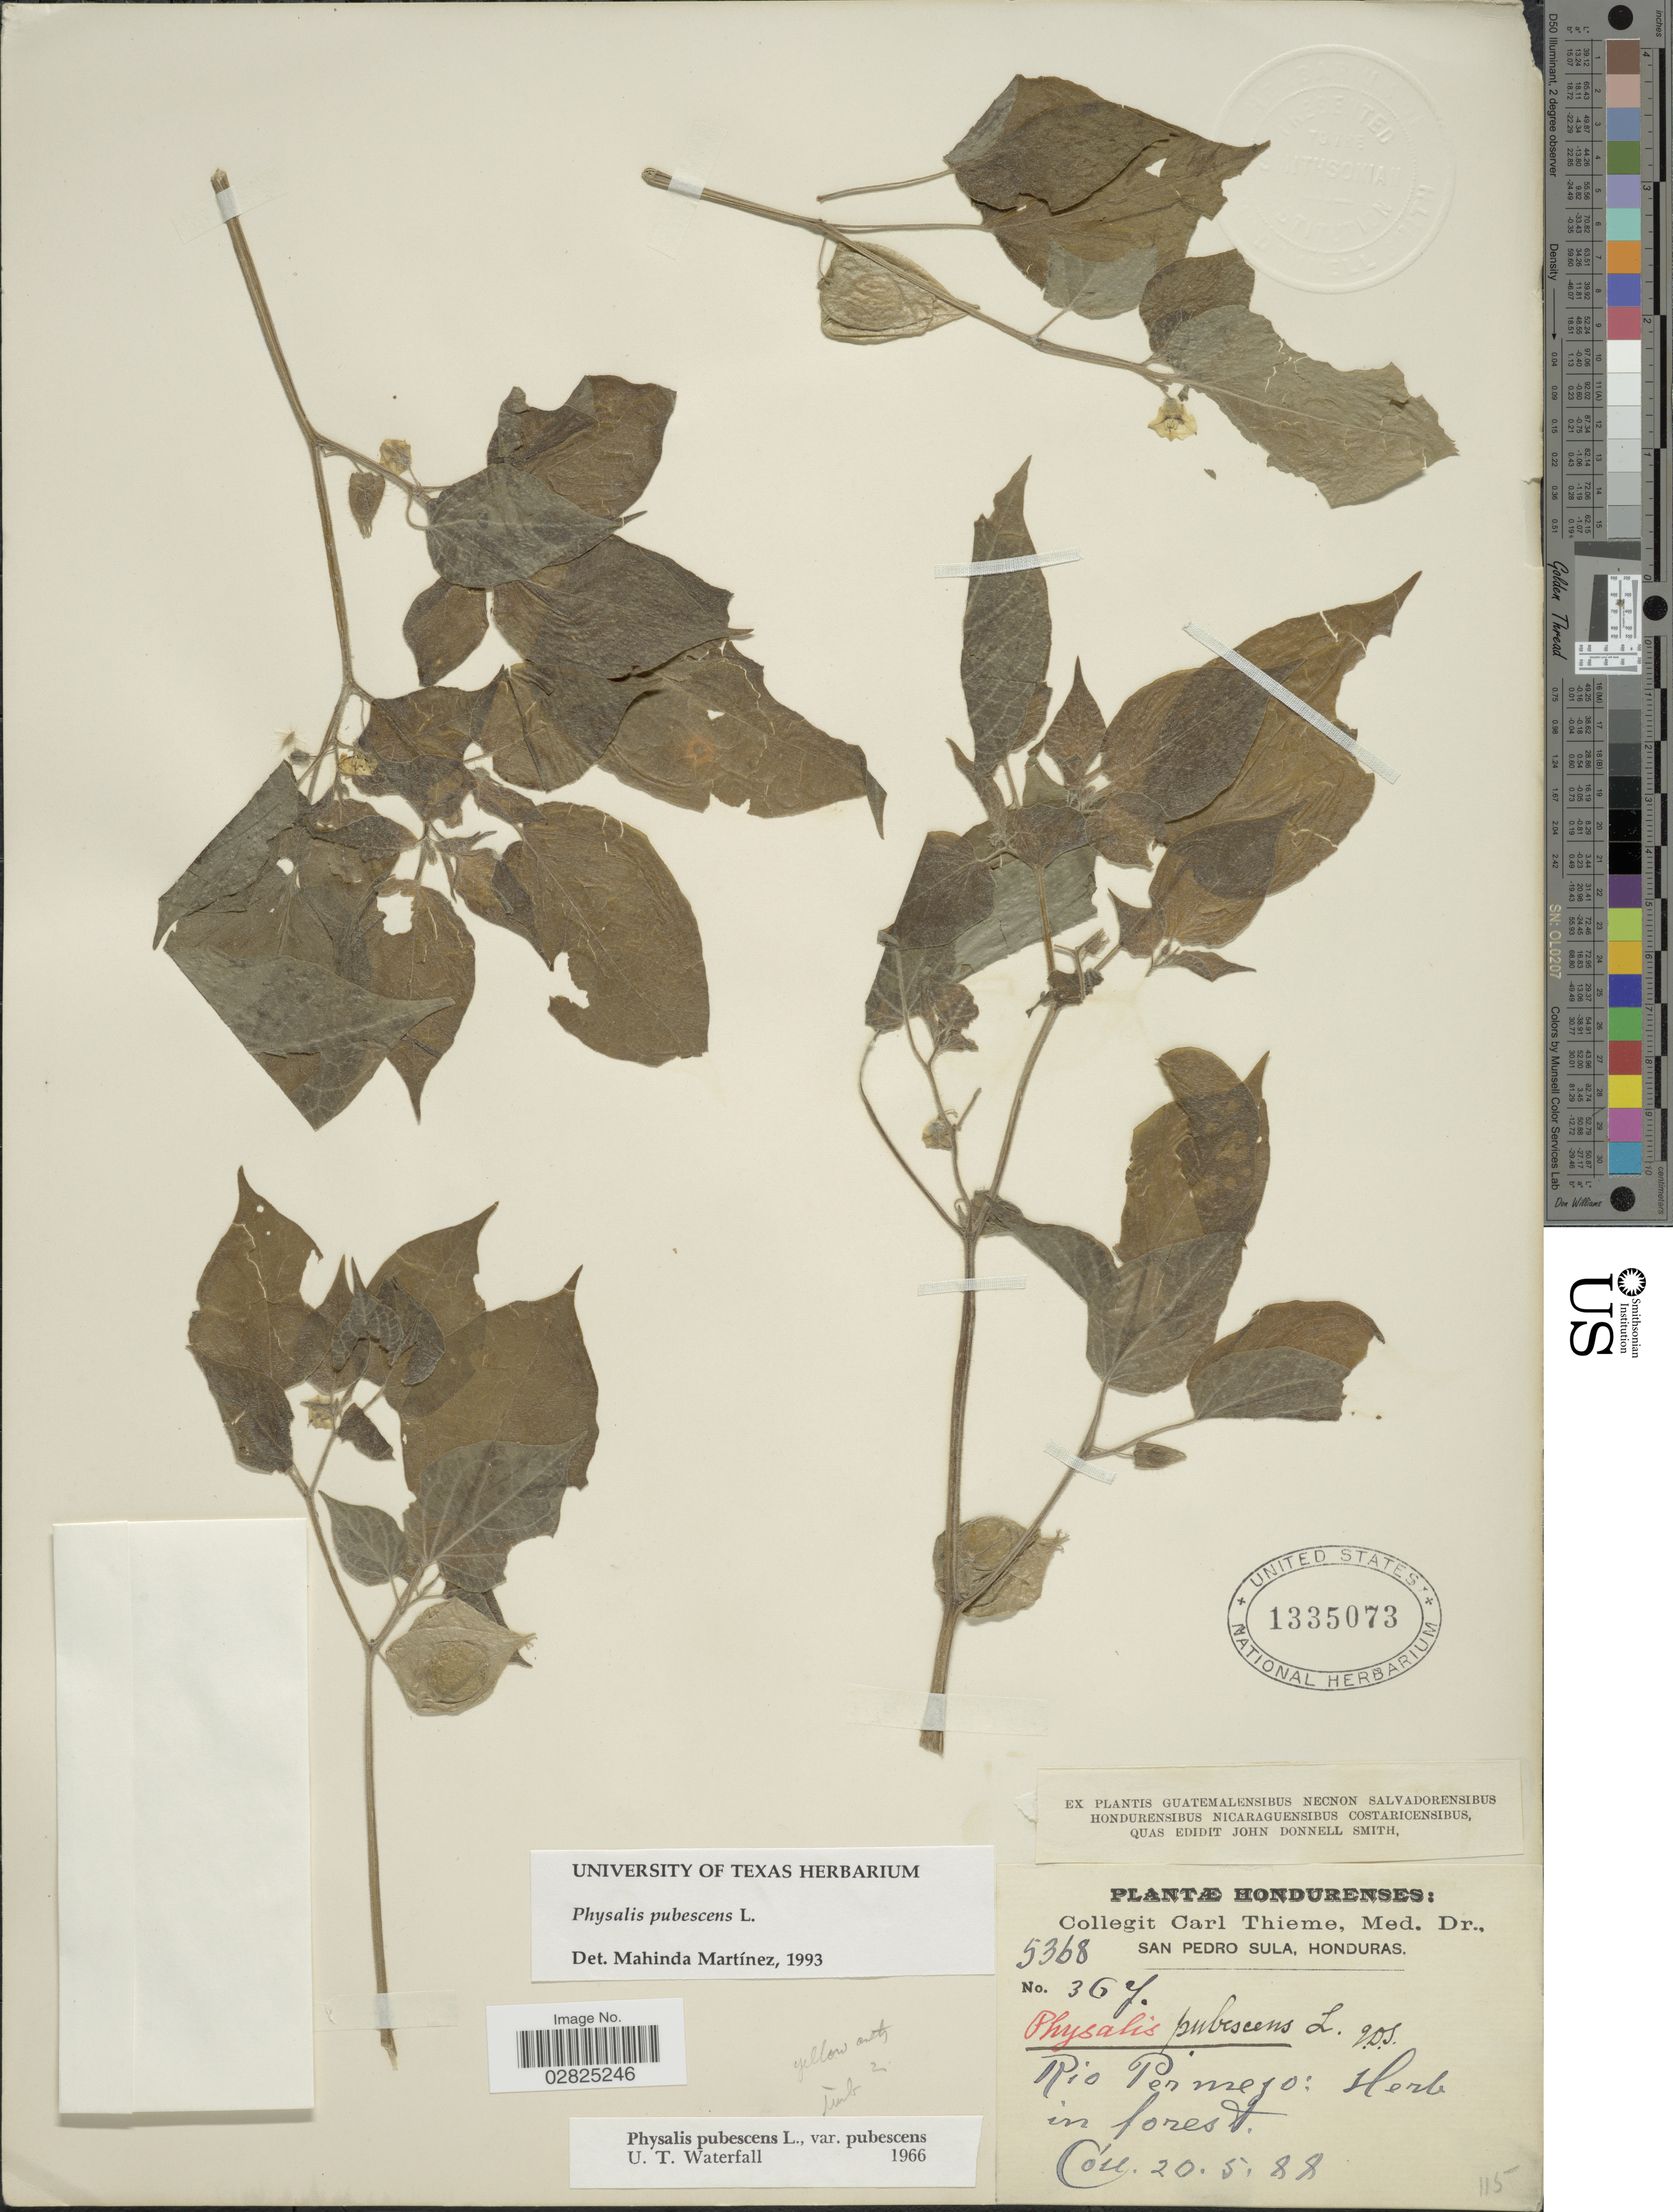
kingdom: Plantae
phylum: Tracheophyta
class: Magnoliopsida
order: Solanales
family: Solanaceae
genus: Physalis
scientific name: Physalis pubescens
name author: L.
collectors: C. Thieme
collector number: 367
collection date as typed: Transcribed d/m/y: 20/5/88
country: Honduras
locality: Rio Permejo.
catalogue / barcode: US 1335073